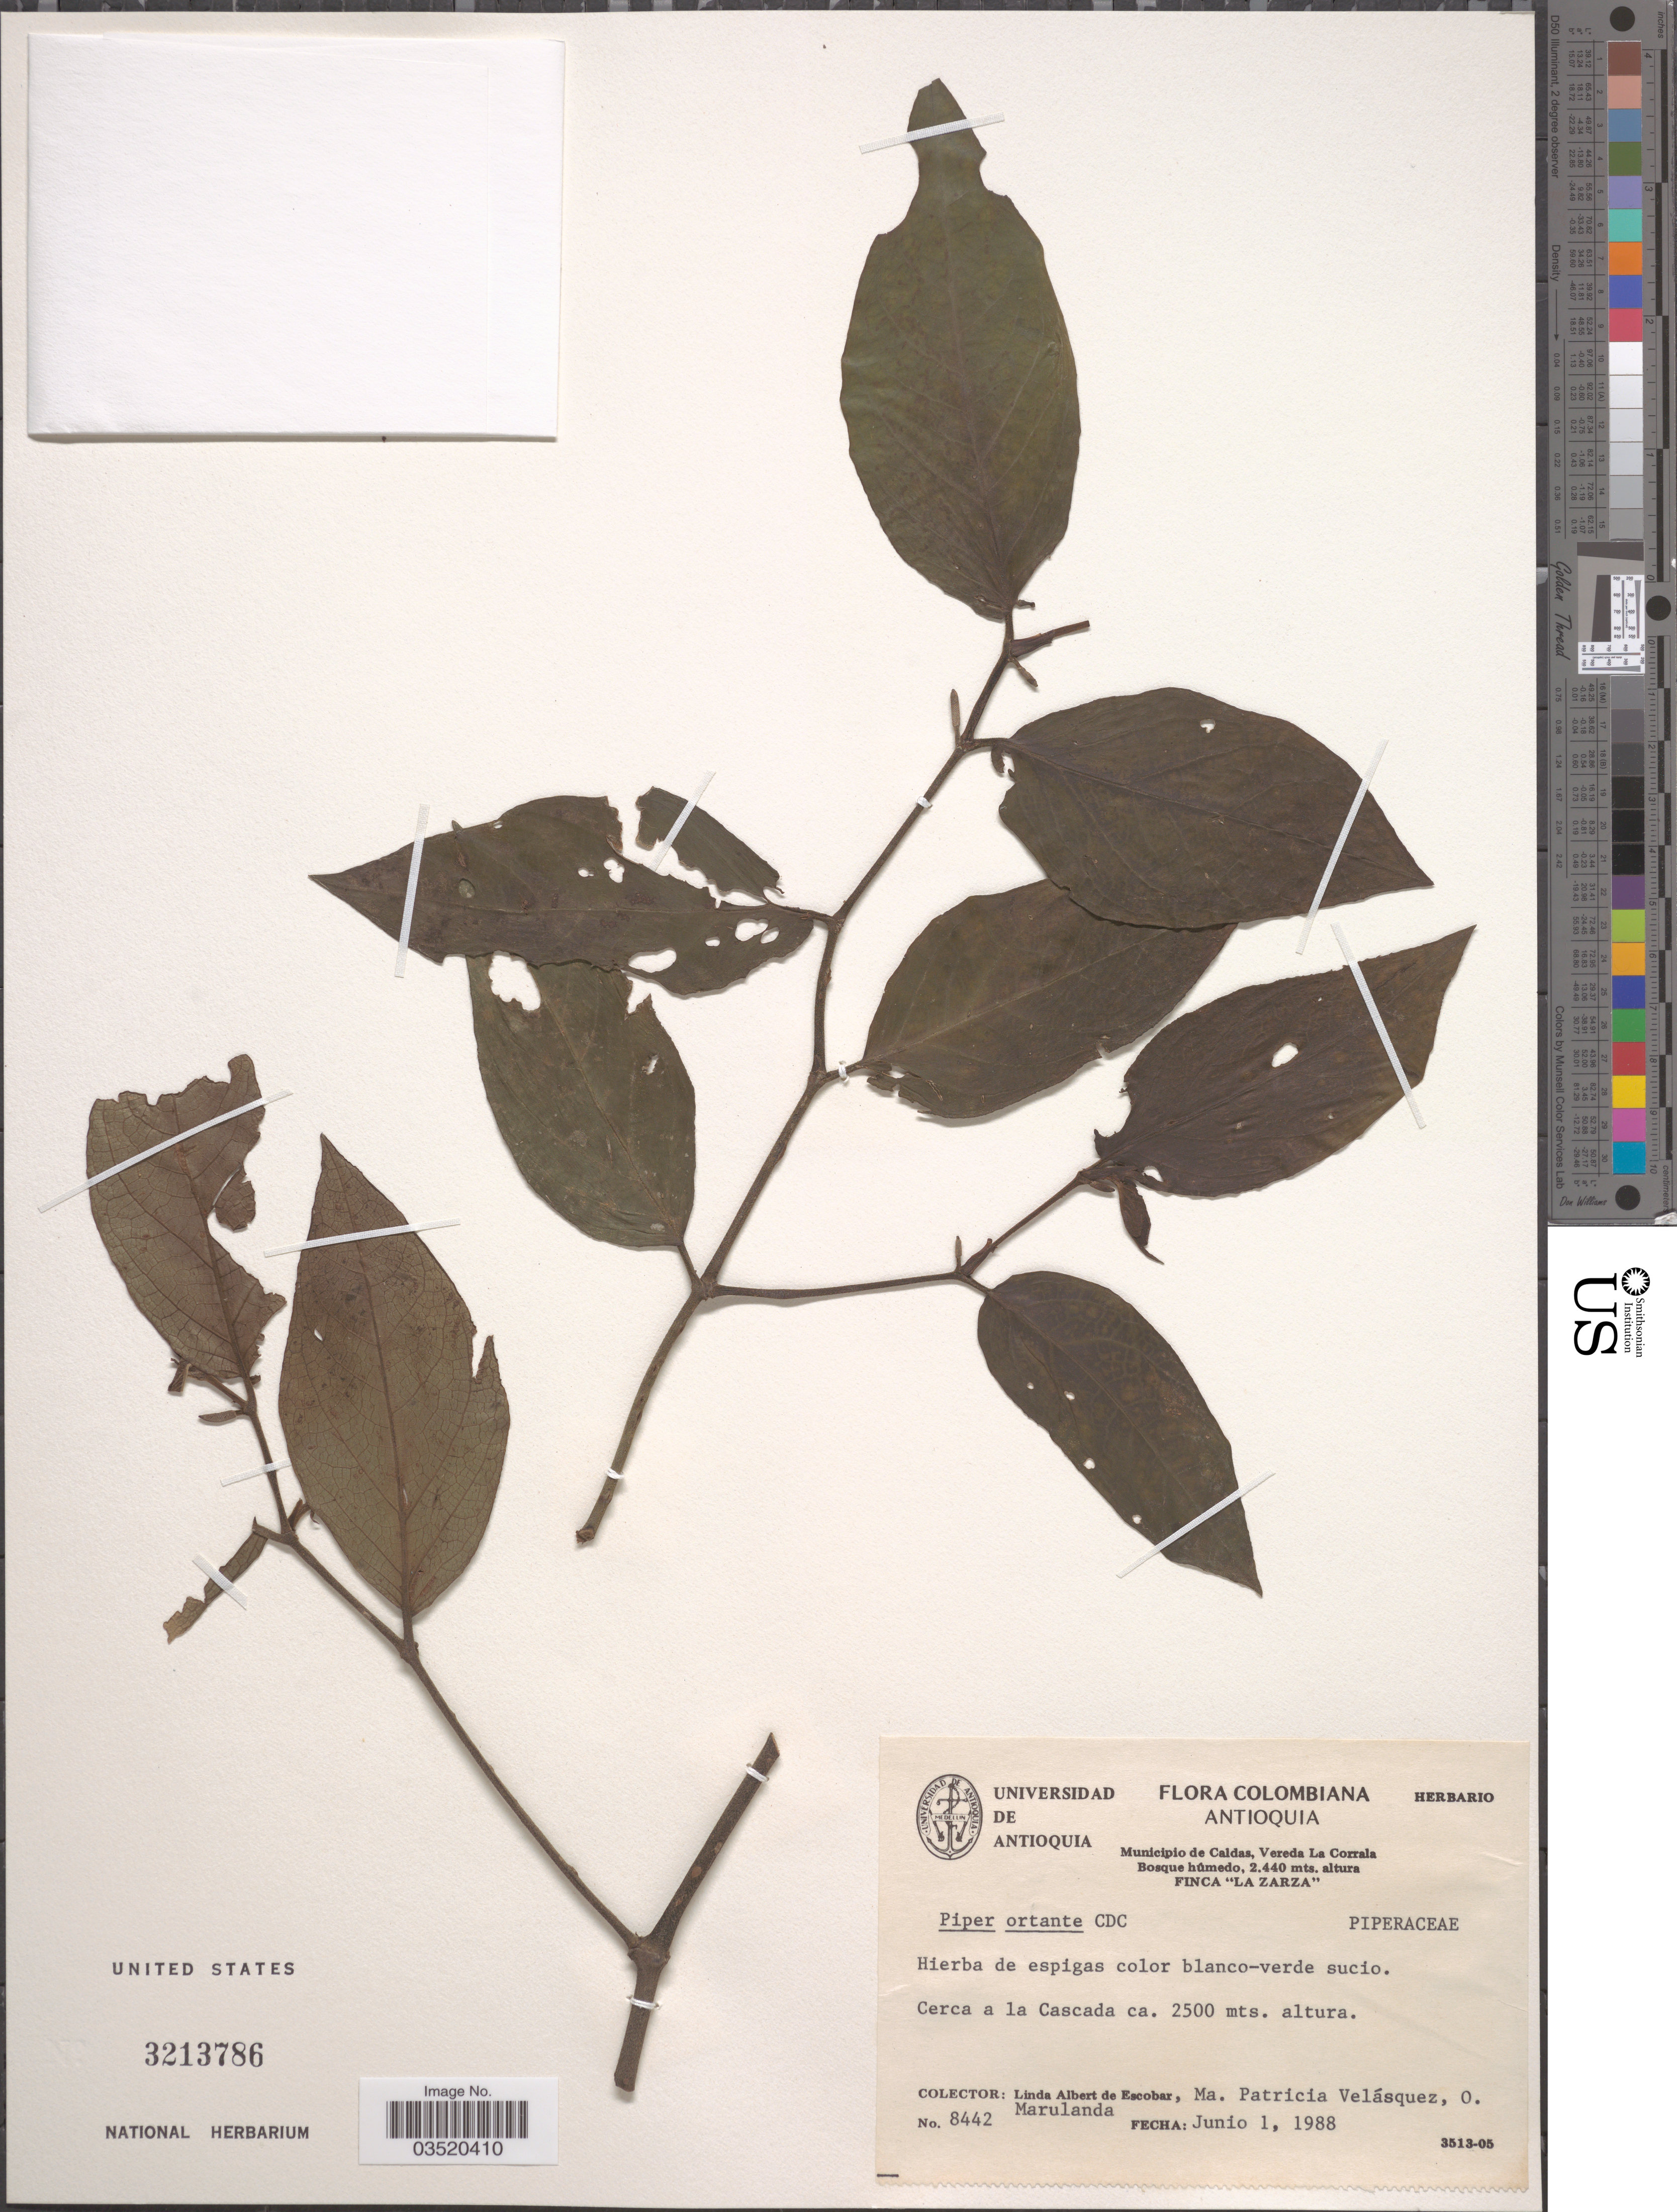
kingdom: Plantae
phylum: Tracheophyta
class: Magnoliopsida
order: Piperales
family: Piperaceae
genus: Piper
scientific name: Piper artanthe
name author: C. DC.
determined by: Jaramillo, M. Alejandra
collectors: L. K. de Escobar, M. P. Velásquez & O. Marulanda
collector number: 8442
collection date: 1988-06-01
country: Colombia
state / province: Antioquia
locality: Municipio de Caldas, Vereda La Corrala. Finca "La Zarza". Cerca a la Cascada.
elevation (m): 2500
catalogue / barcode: US 3213786